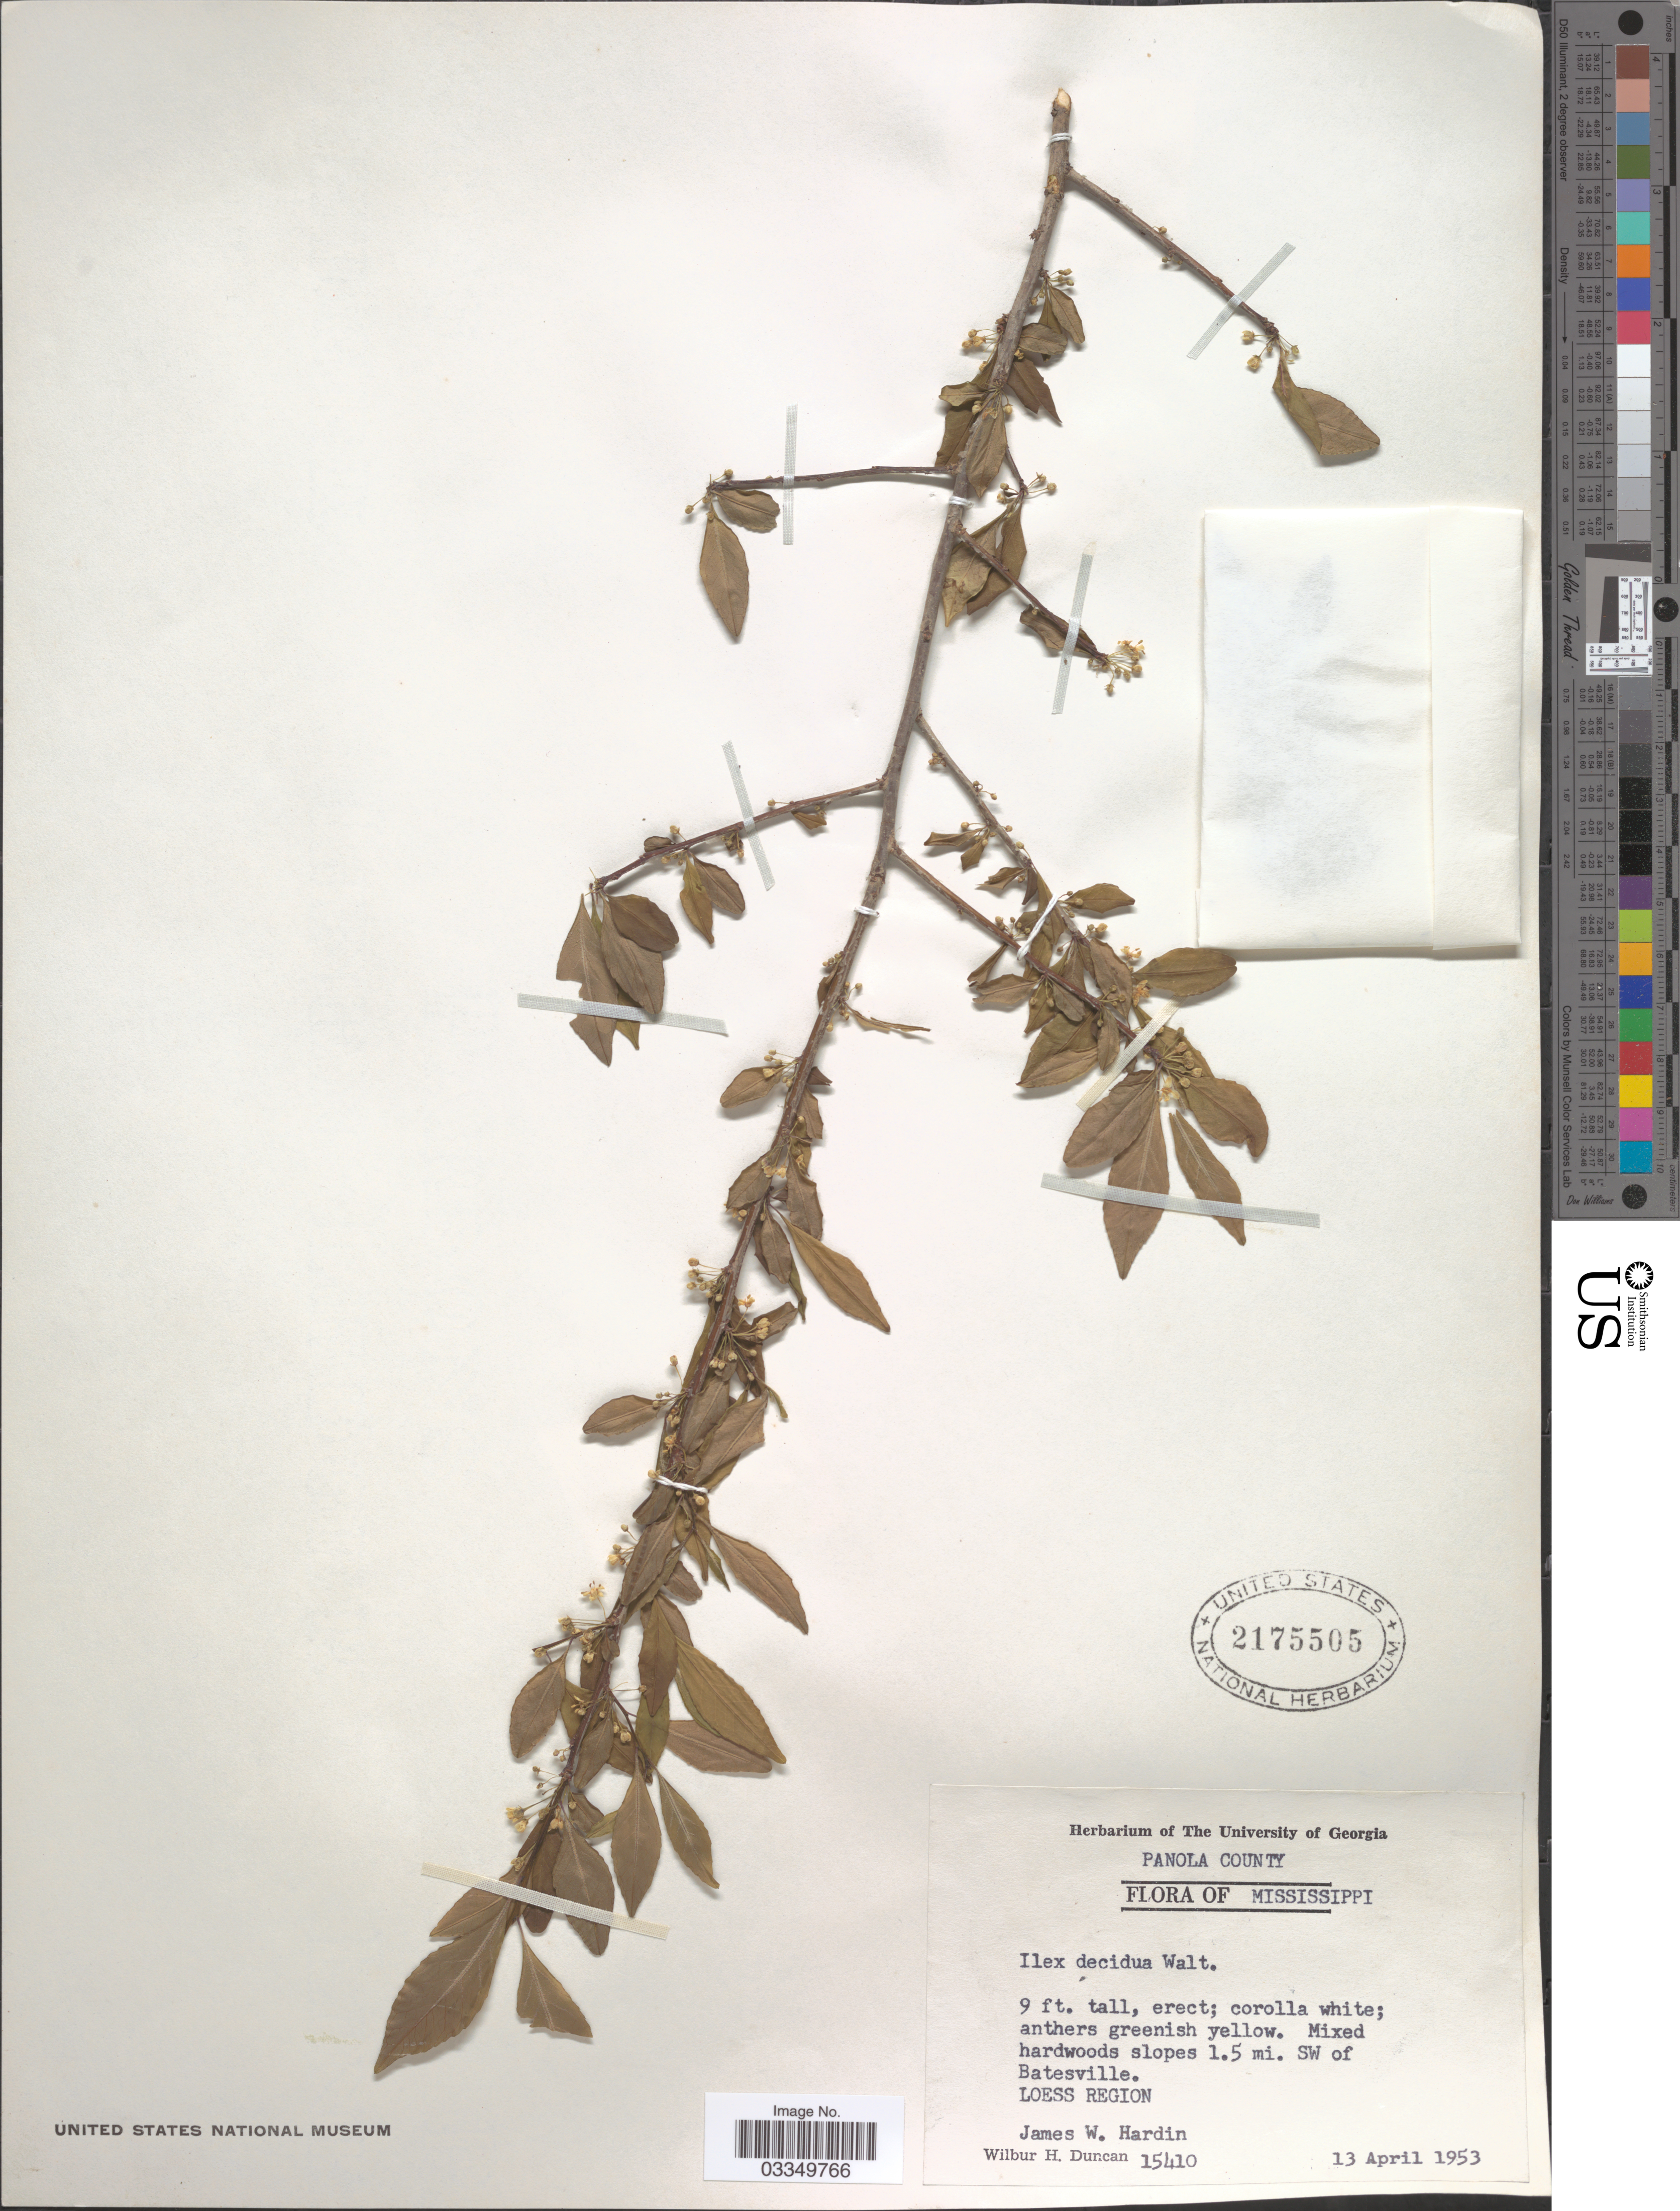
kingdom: Plantae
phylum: Tracheophyta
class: Magnoliopsida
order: Aquifoliales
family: Aquifoliaceae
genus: Ilex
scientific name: Ilex decidua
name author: Walter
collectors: J. W. Hardin & W. H. Duncan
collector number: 15410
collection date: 1953-04-13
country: United States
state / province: Mississippi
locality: Panola County. 1.5 mi. SW of Batesville. Loess Region.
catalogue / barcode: US 2175505